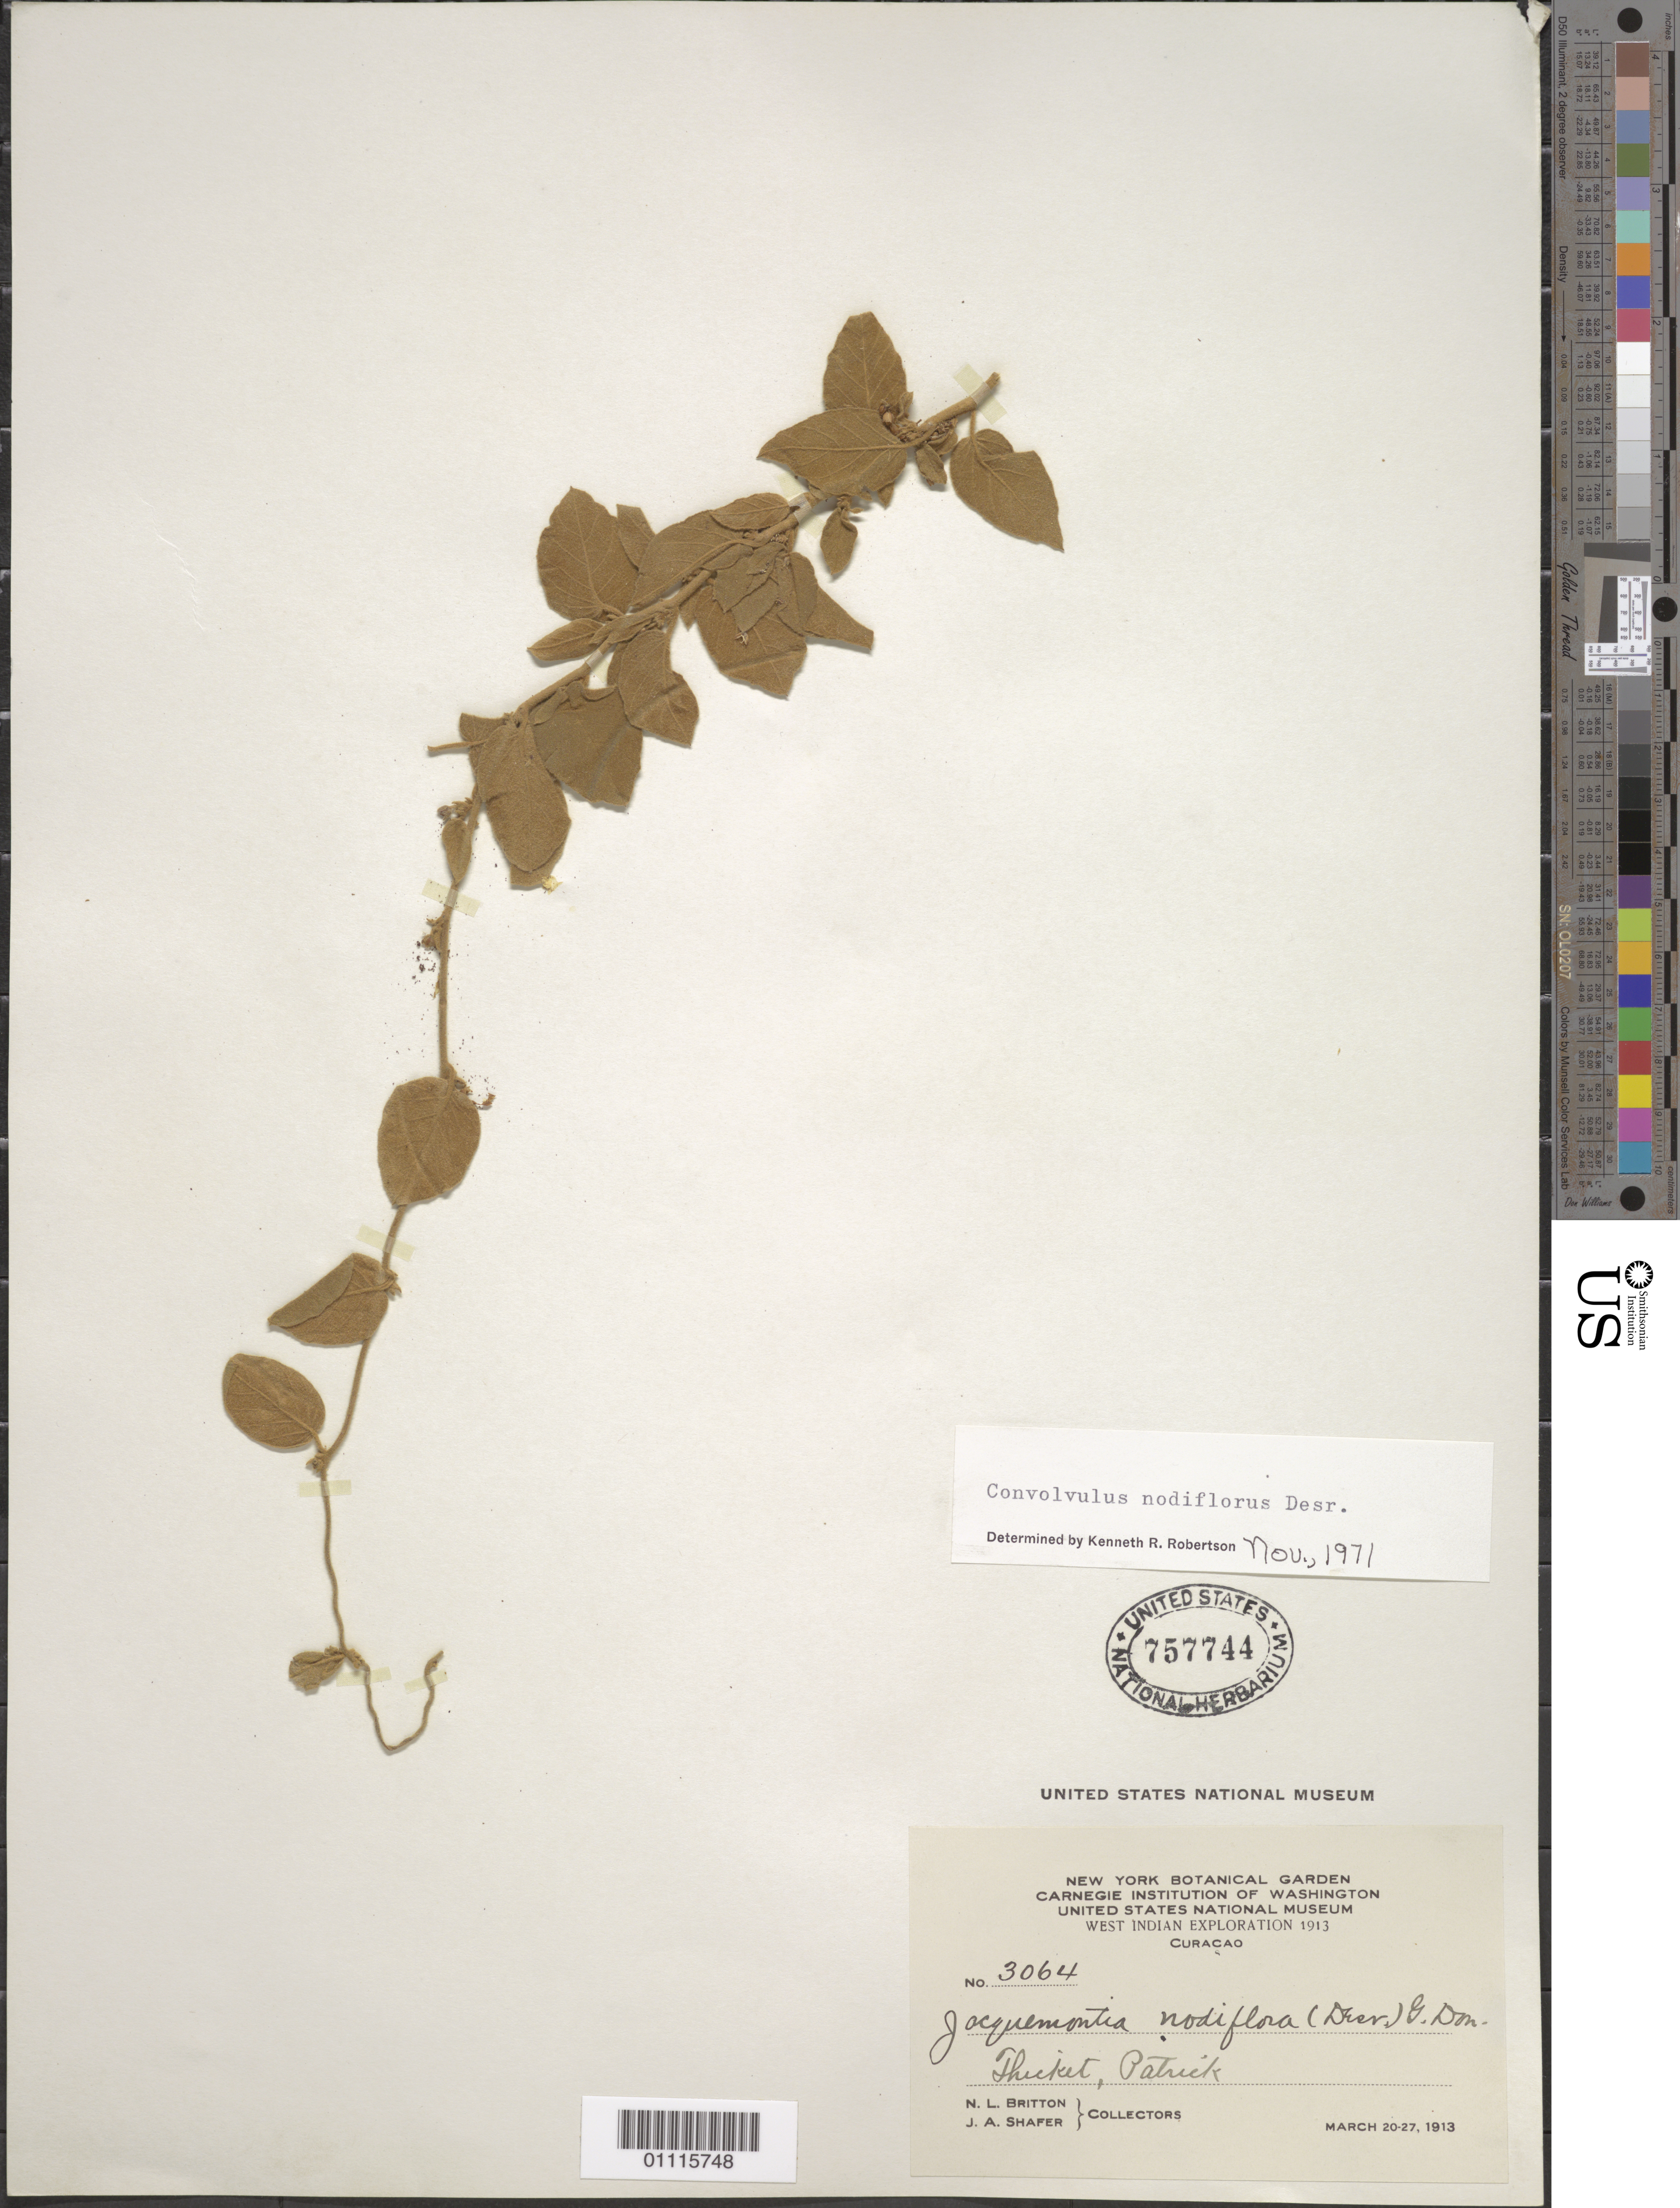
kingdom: Plantae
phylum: Tracheophyta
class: Magnoliopsida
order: Solanales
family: Convolvulaceae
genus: Convolvulus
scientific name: Convolvulus nodiflorus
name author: Desr.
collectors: N. Britton & J. A. Shafer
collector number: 3064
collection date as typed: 20 Mar 1913 to 27 Mar 1913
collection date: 1913-03-20/1913-03-27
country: Curaçao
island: Curaçao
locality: Patrick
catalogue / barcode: US 757744